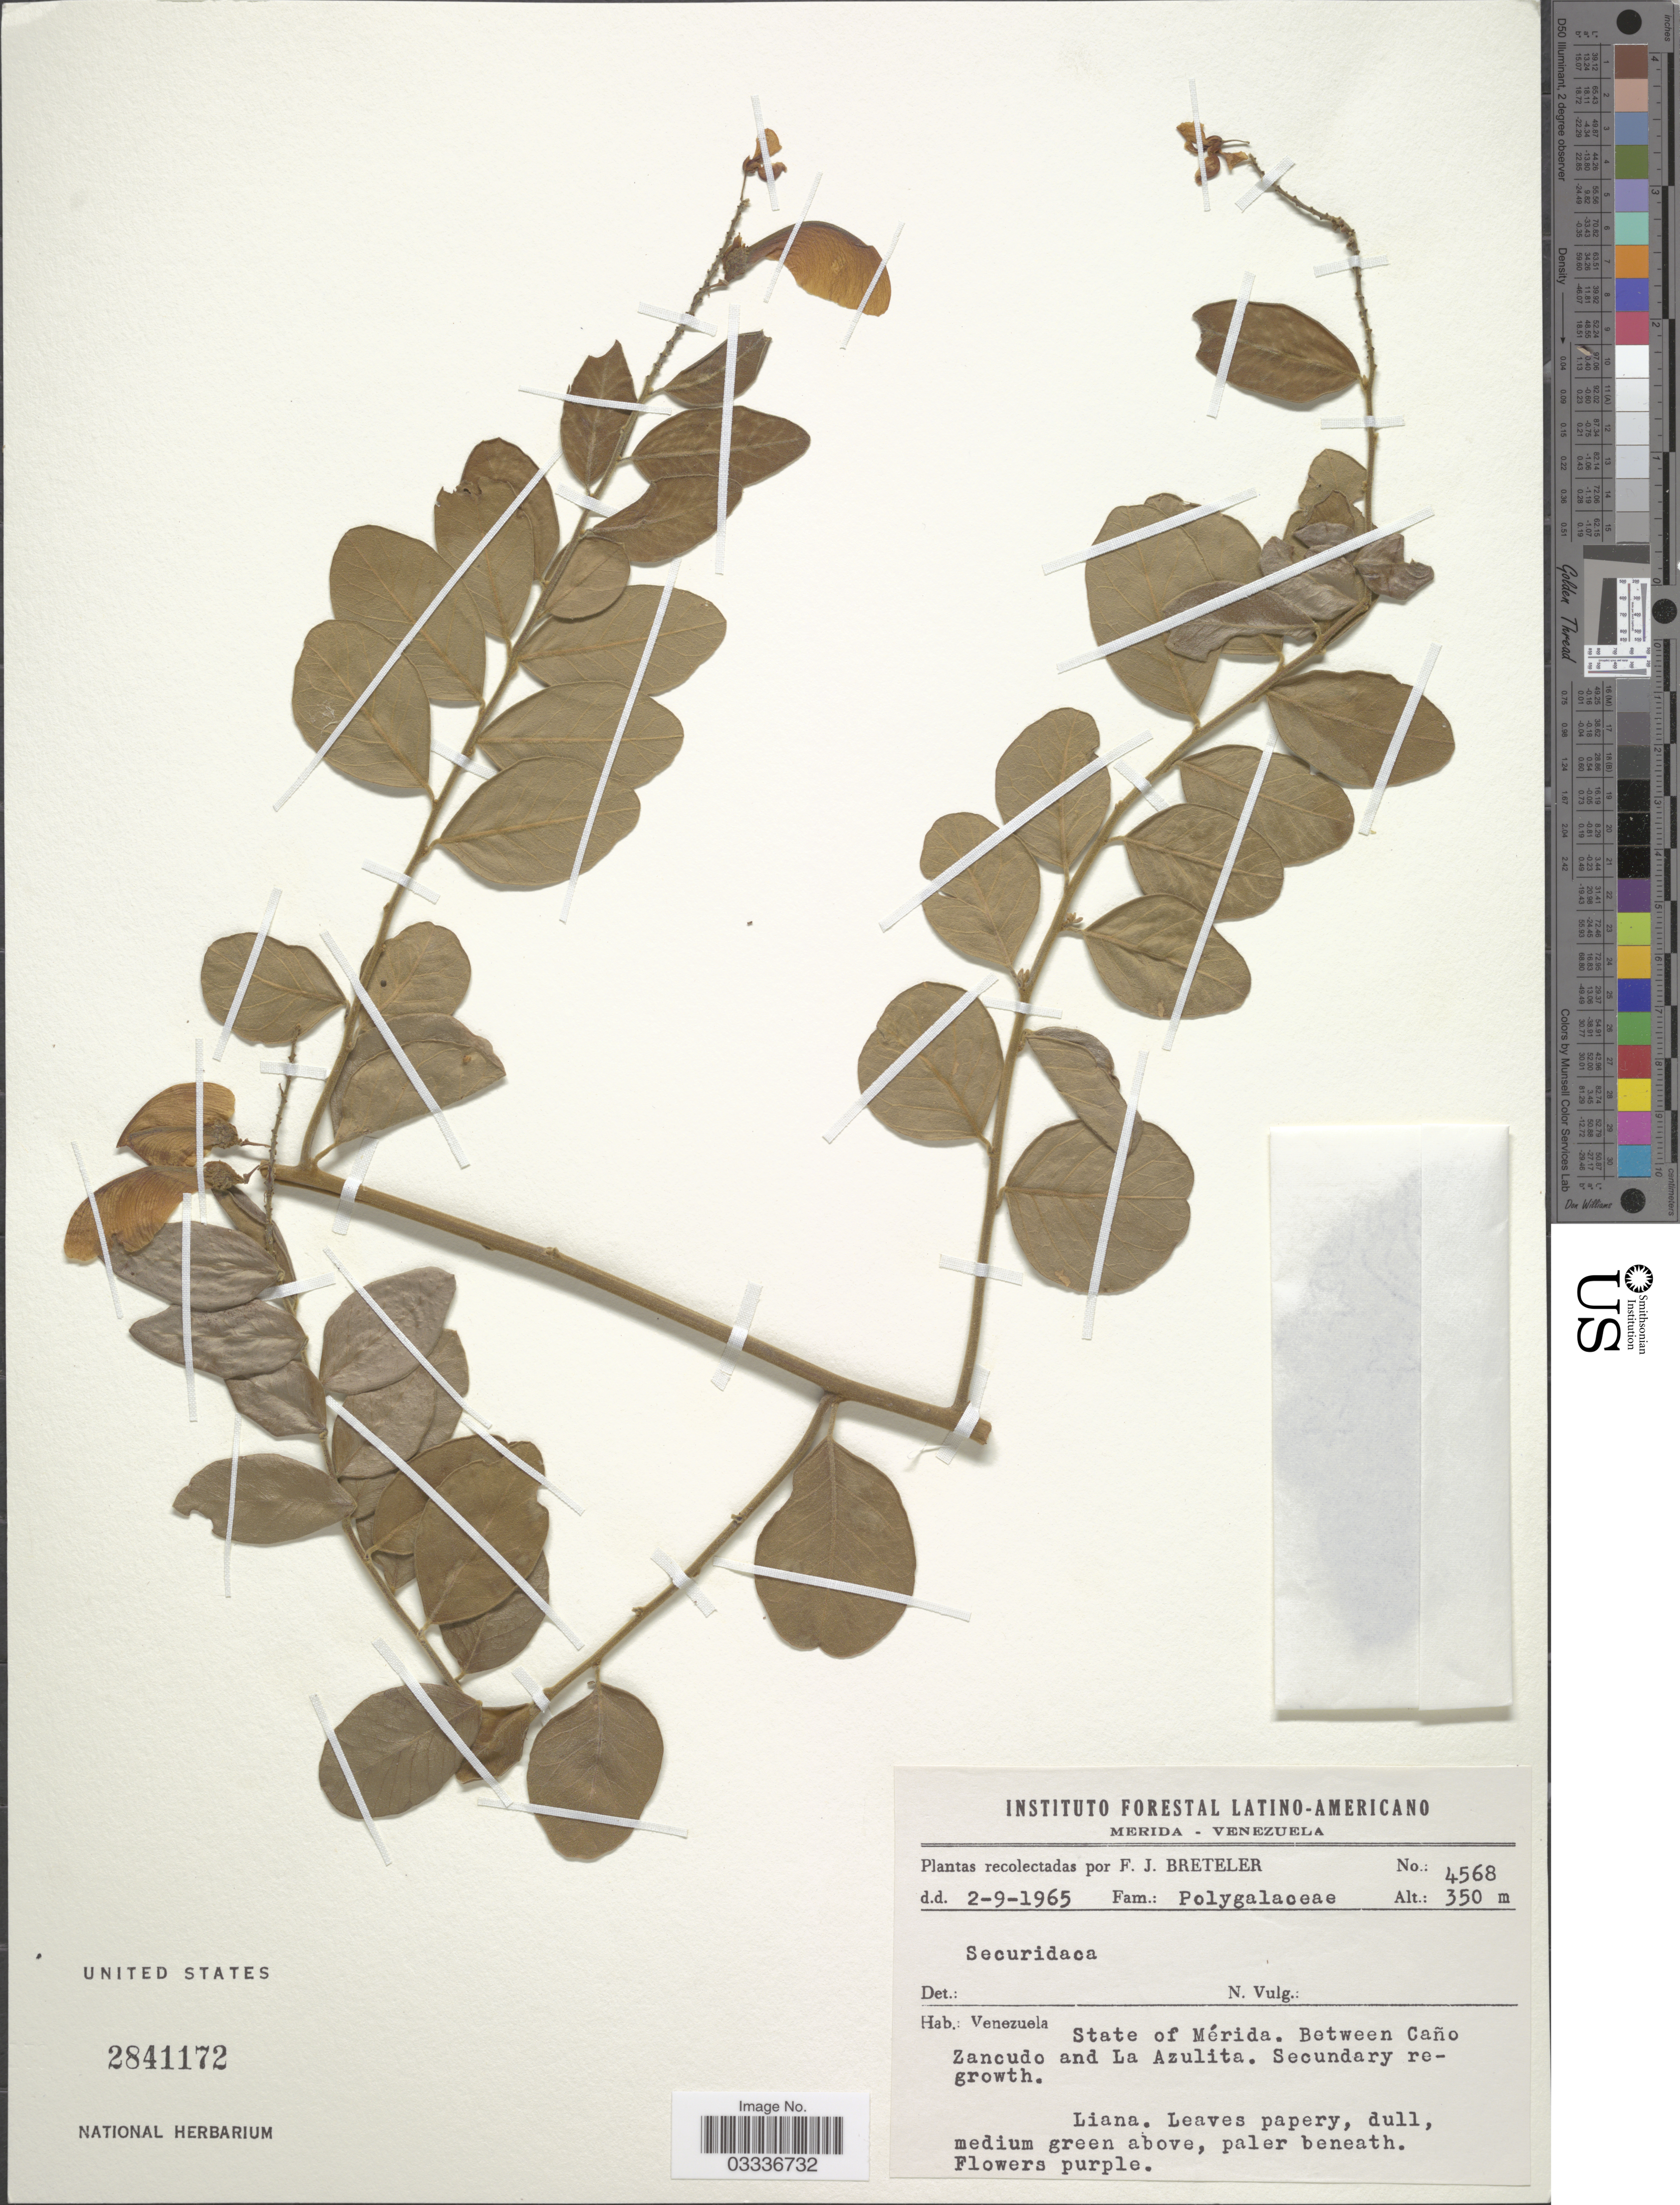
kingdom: Plantae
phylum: Tracheophyta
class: Magnoliopsida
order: Fabales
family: Polygalaceae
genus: Securidaca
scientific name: Securidaca sp.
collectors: F. J. Breteler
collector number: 4568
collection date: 1965-09-02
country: Venezuela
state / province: Mérida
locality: Between Caño Zancudo and La Azulita.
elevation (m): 350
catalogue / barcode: US 2841172